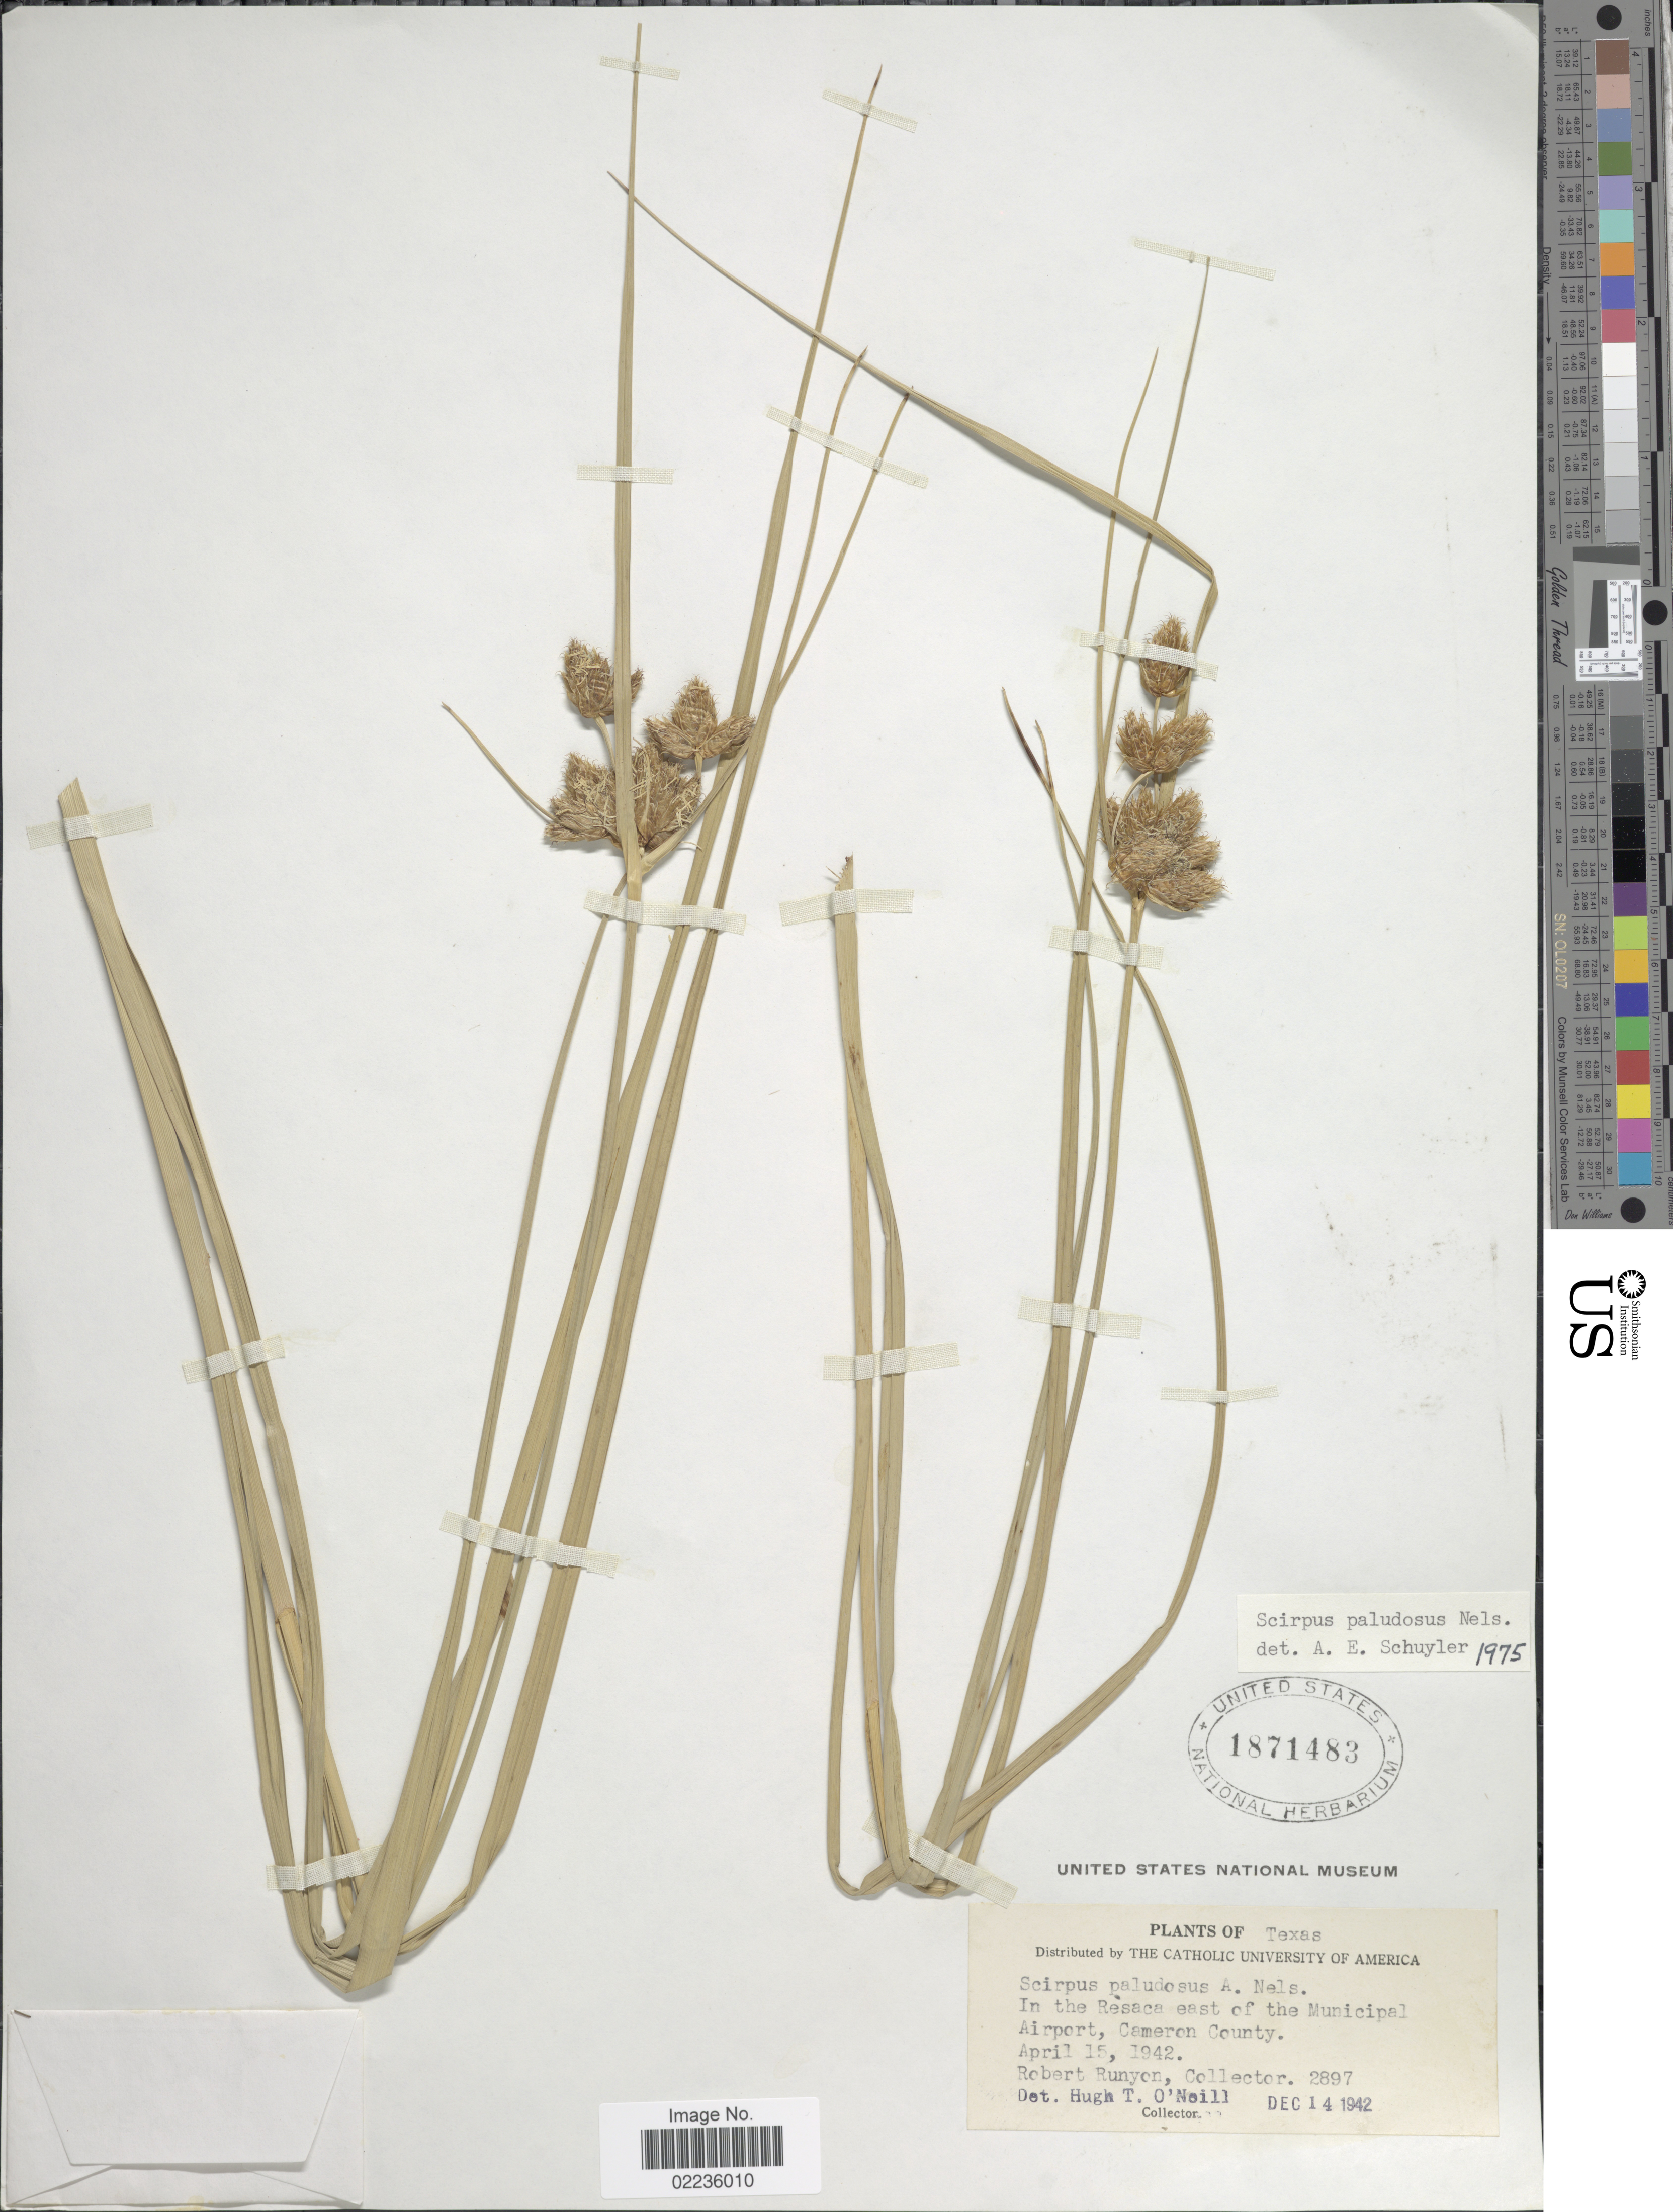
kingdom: Plantae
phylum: Tracheophyta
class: Liliopsida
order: Poales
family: Cyperaceae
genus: Bolboschoenus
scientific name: Bolboschoenus maritimus subsp. paludosus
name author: (A. Nelson) T. Koyama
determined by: Strong, M. T., (US), Smithsonian Institution - National Museum of Natural History (UNITED STATES)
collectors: R. Runyon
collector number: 2897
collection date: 1942-04-15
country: United States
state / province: Texas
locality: In the Resaca east of the Municipal Airport, Cameron County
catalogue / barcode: US 1871483